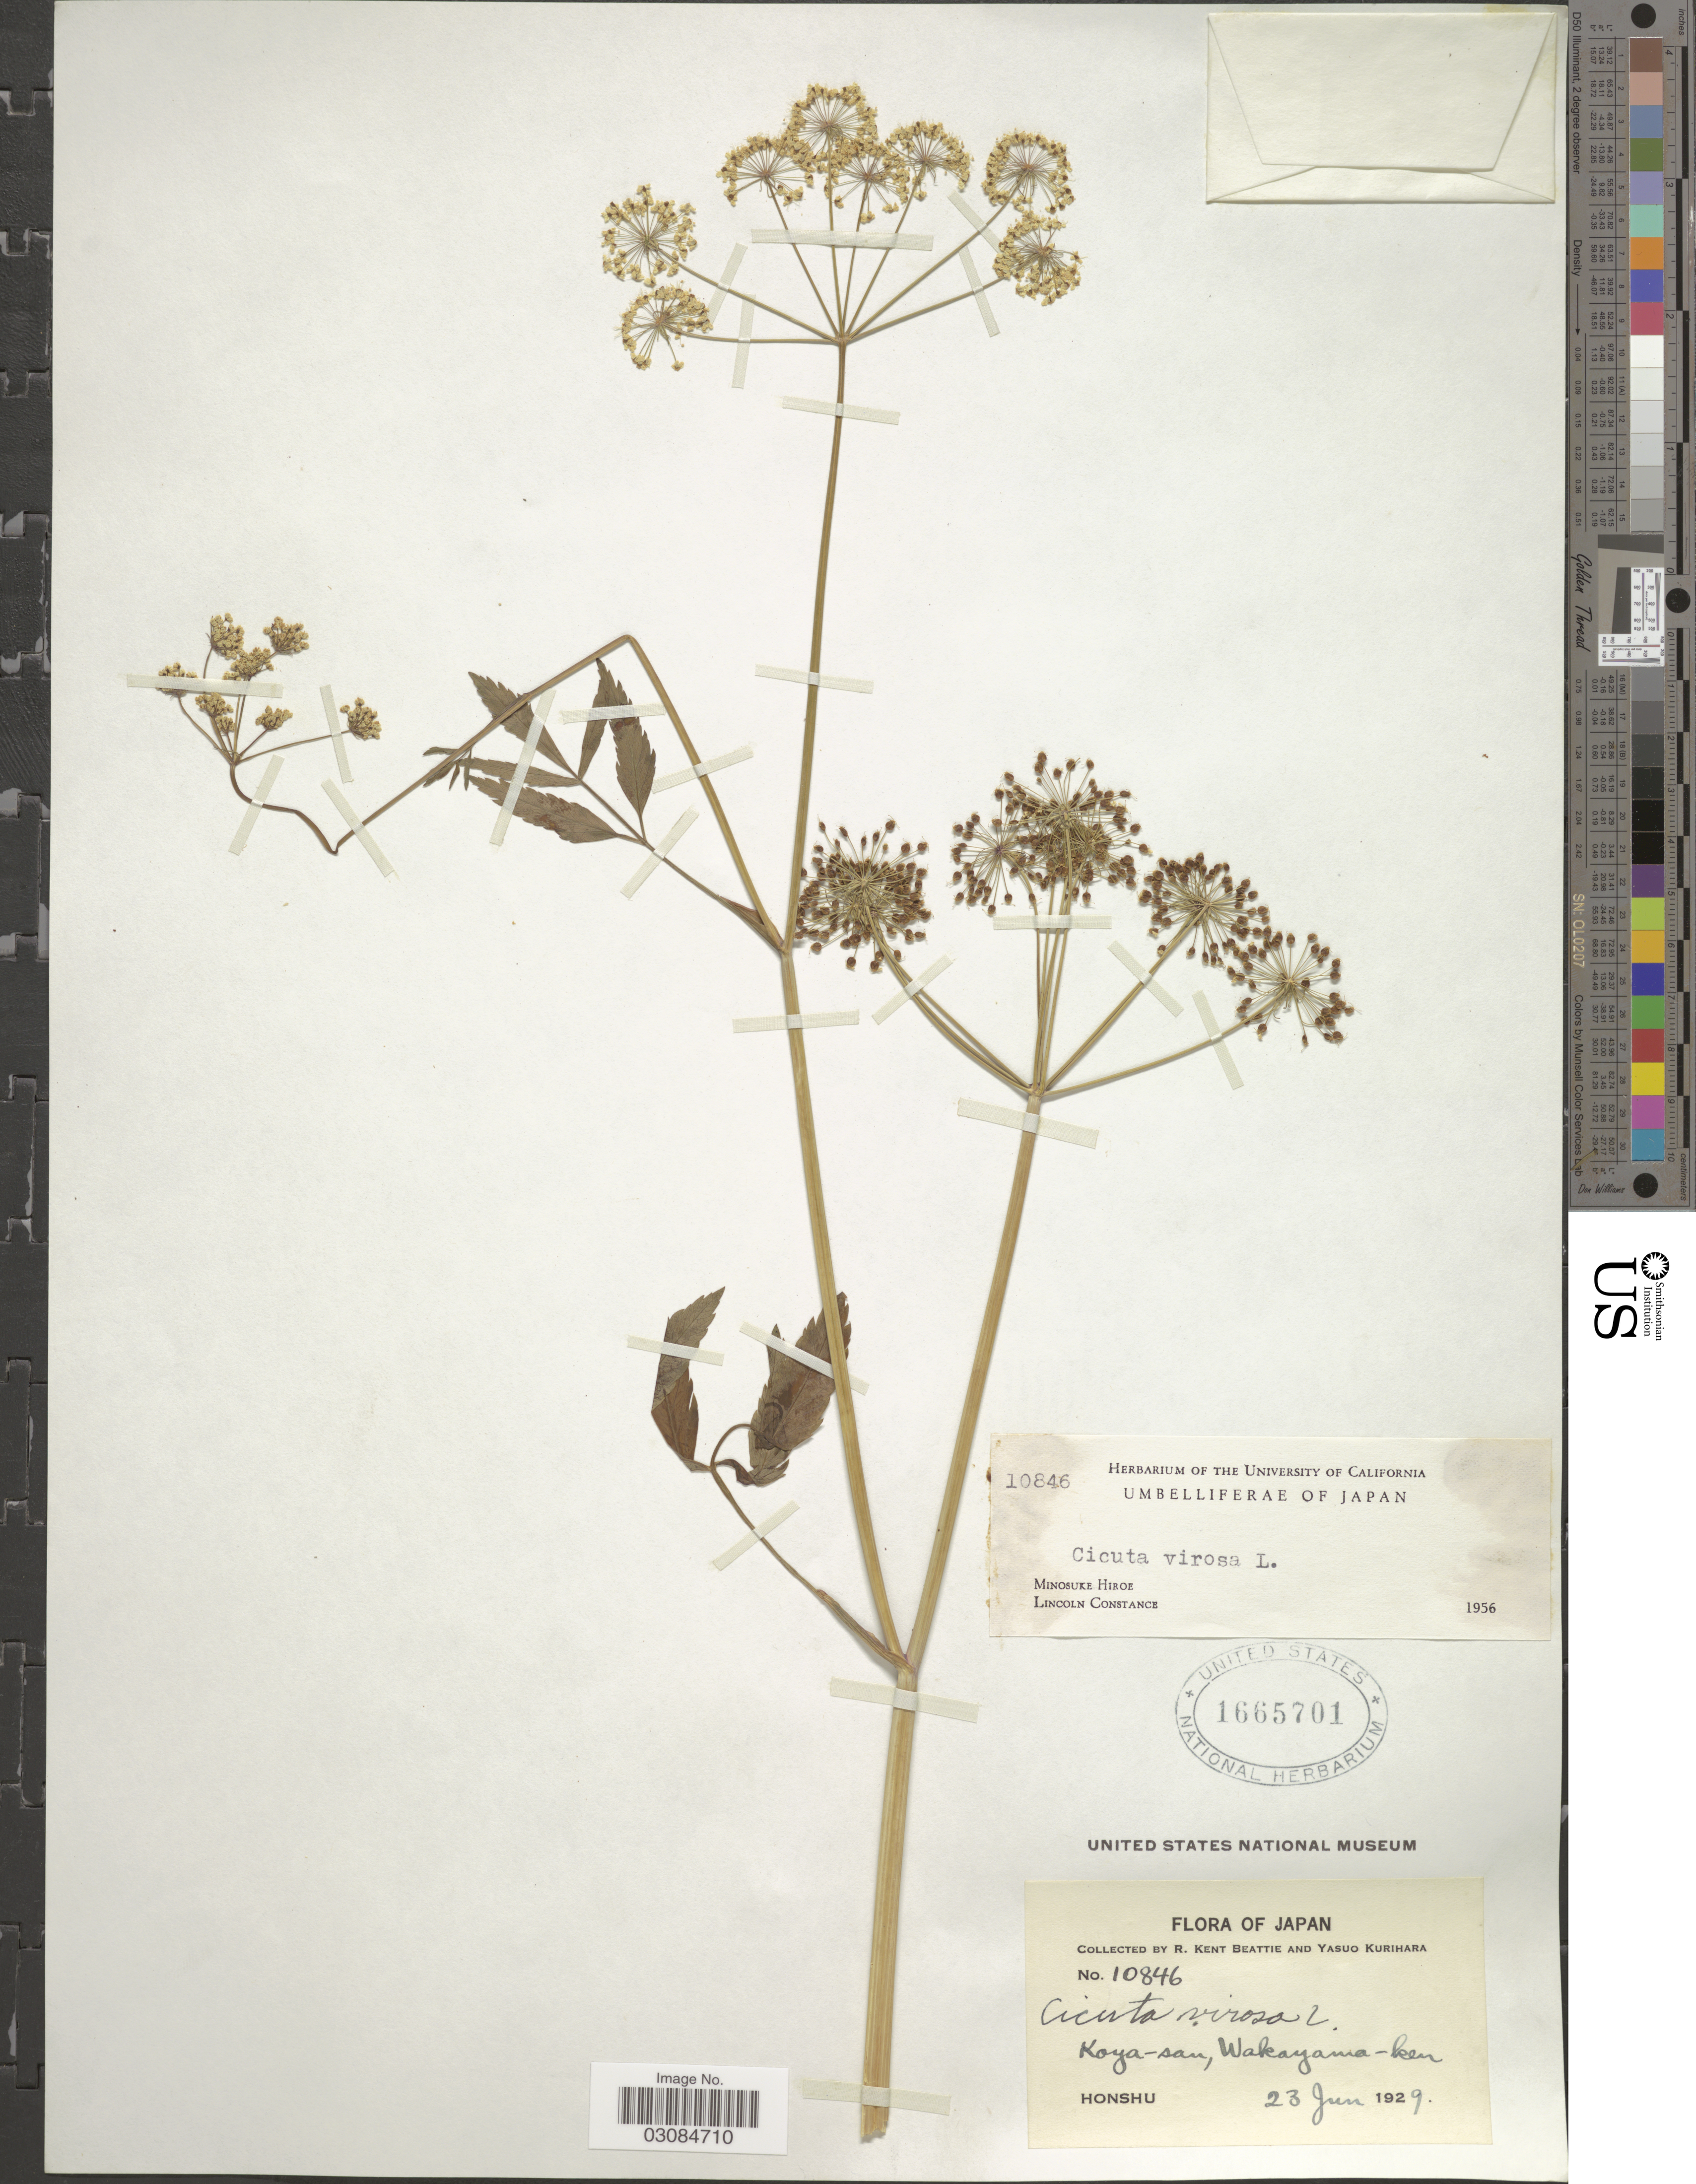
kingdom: Plantae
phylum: Tracheophyta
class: Magnoliopsida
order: Apiales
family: Apiaceae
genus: Cicuta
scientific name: Cicuta virosa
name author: L.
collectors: R. K. Beattie & Y. Kurihara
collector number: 10846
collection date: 1929-06-23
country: Japan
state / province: Wakayama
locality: Koya-san, Wakayama-ken. Honshu.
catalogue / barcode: US 1665701